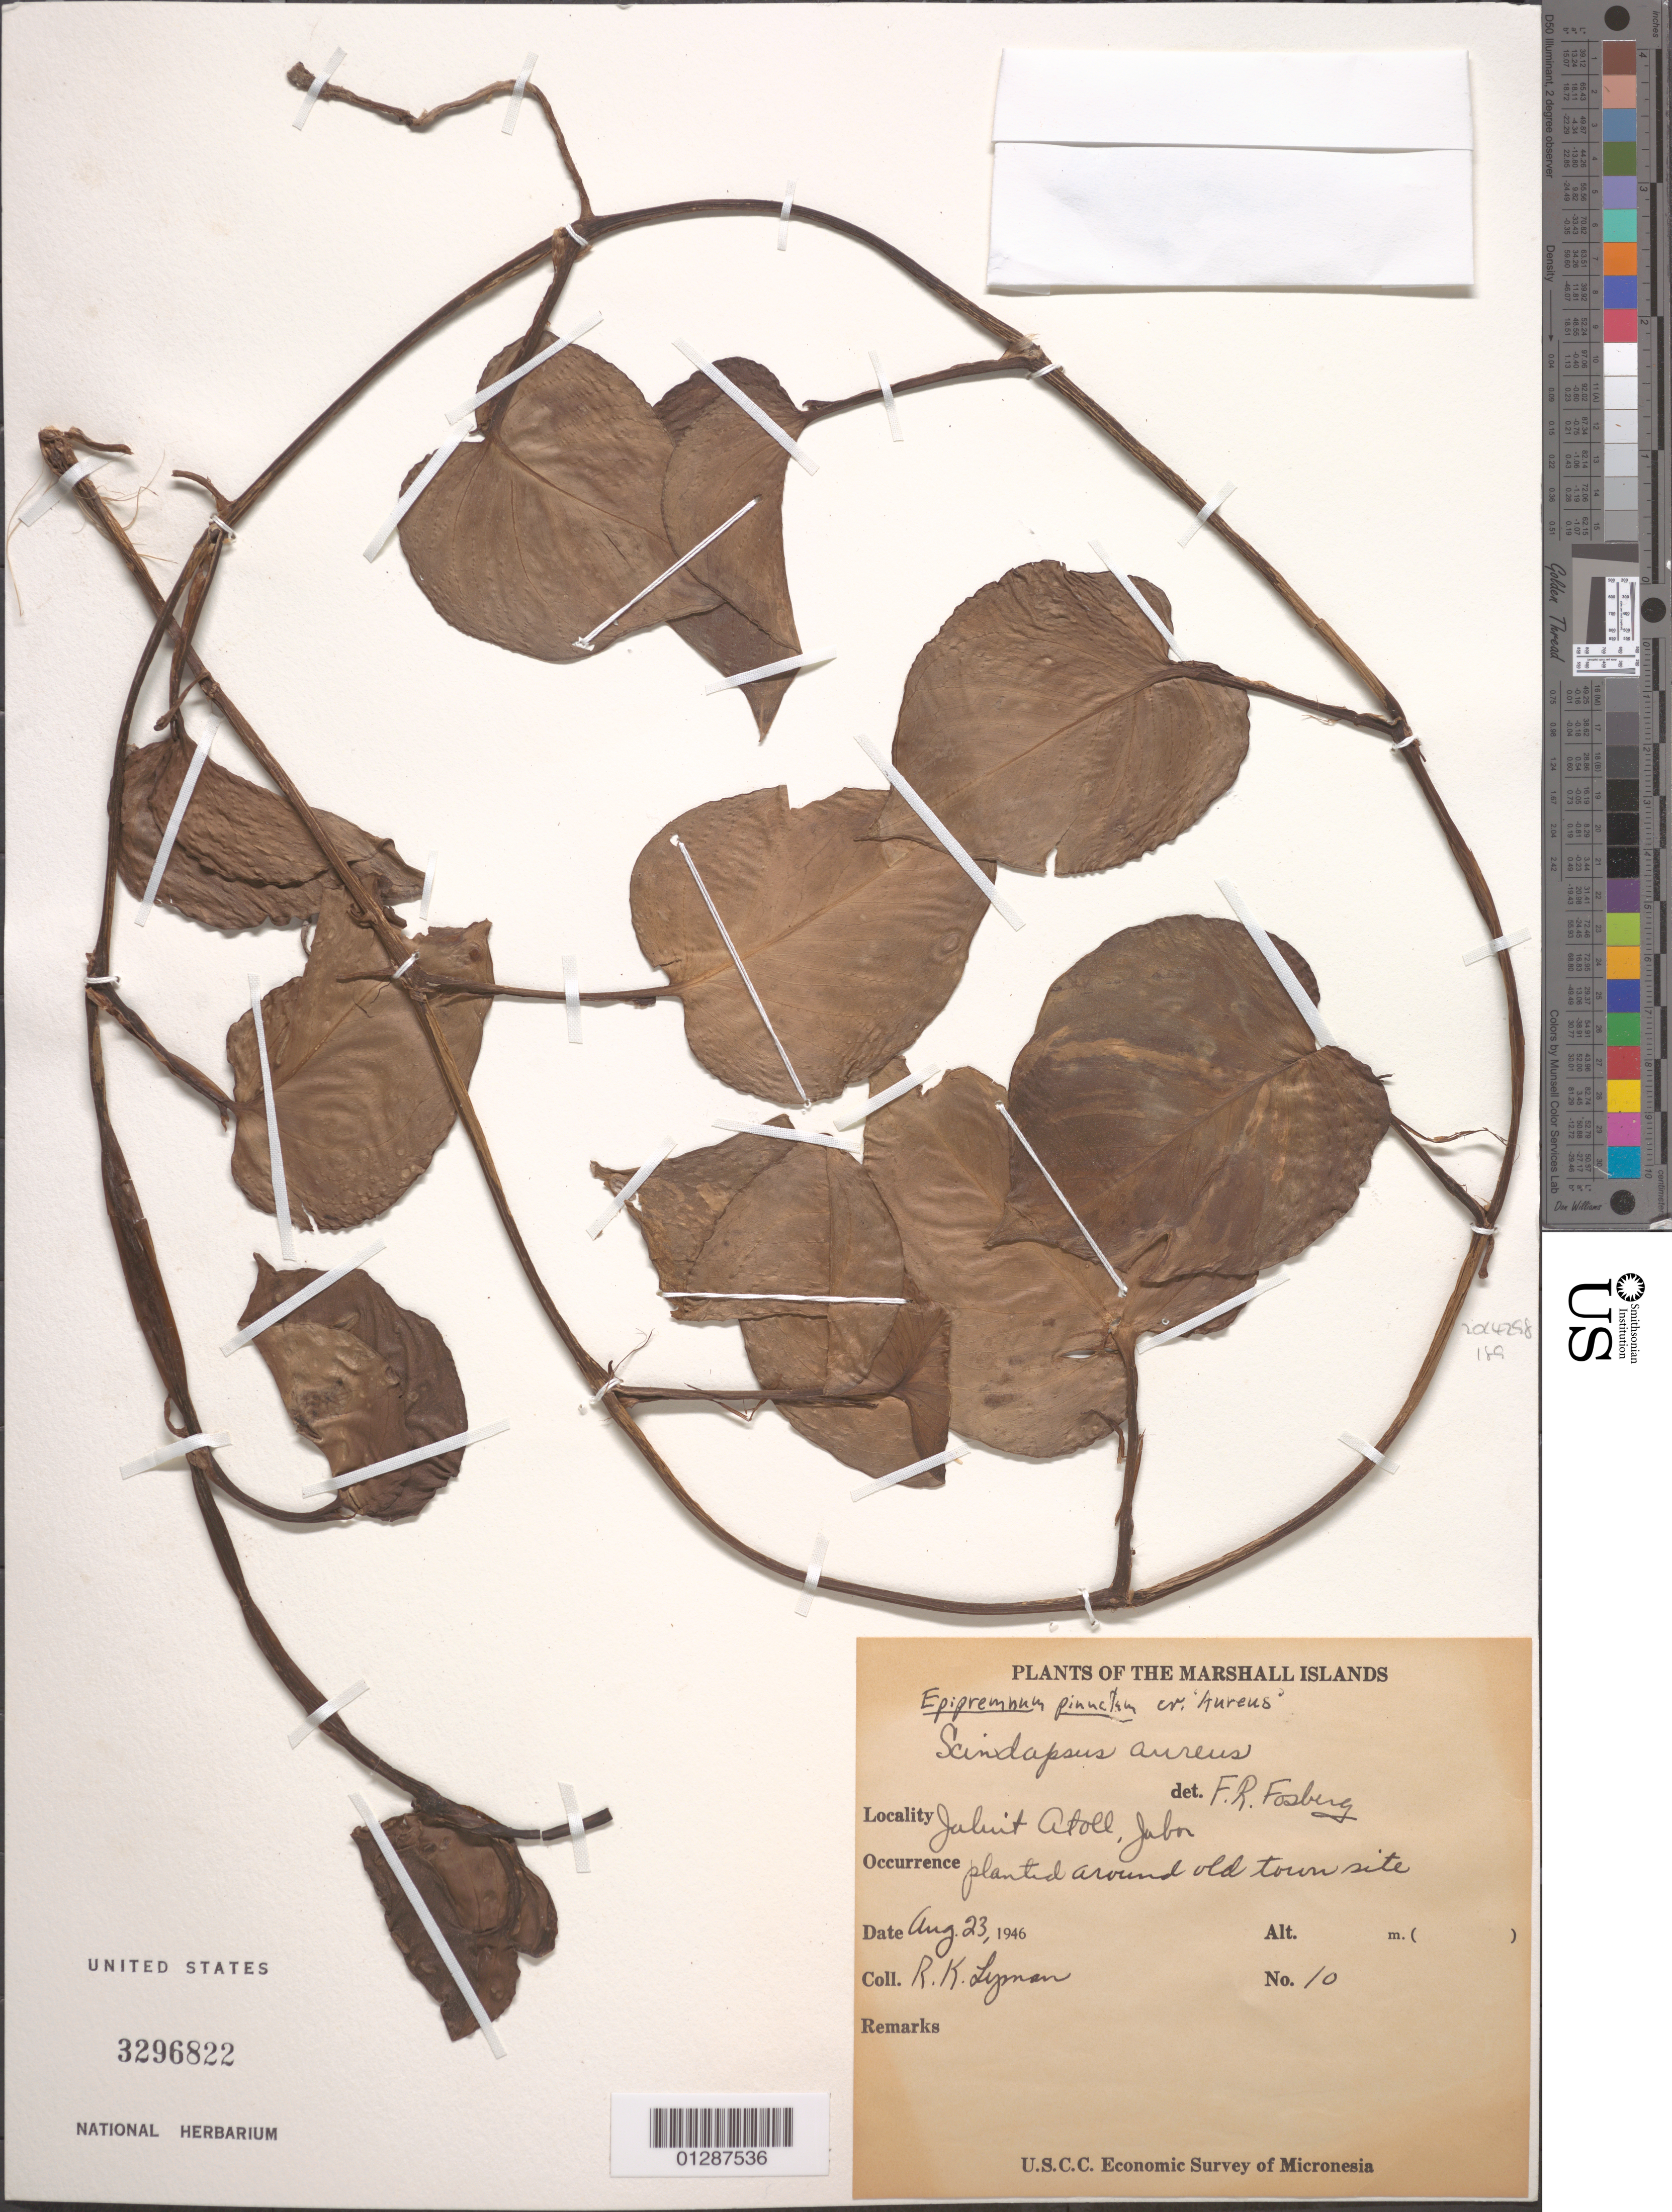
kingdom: Plantae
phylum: Tracheophyta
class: Liliopsida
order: Alismatales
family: Araceae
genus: Epipremnum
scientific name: Epipremnum aureum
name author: (Linden & André) G.S. Bunting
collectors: R. Lyman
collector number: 10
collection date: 1946-08-23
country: Marshall Islands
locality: Jaluit Atoll, Jabor. Around old town site.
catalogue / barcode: US 3296822